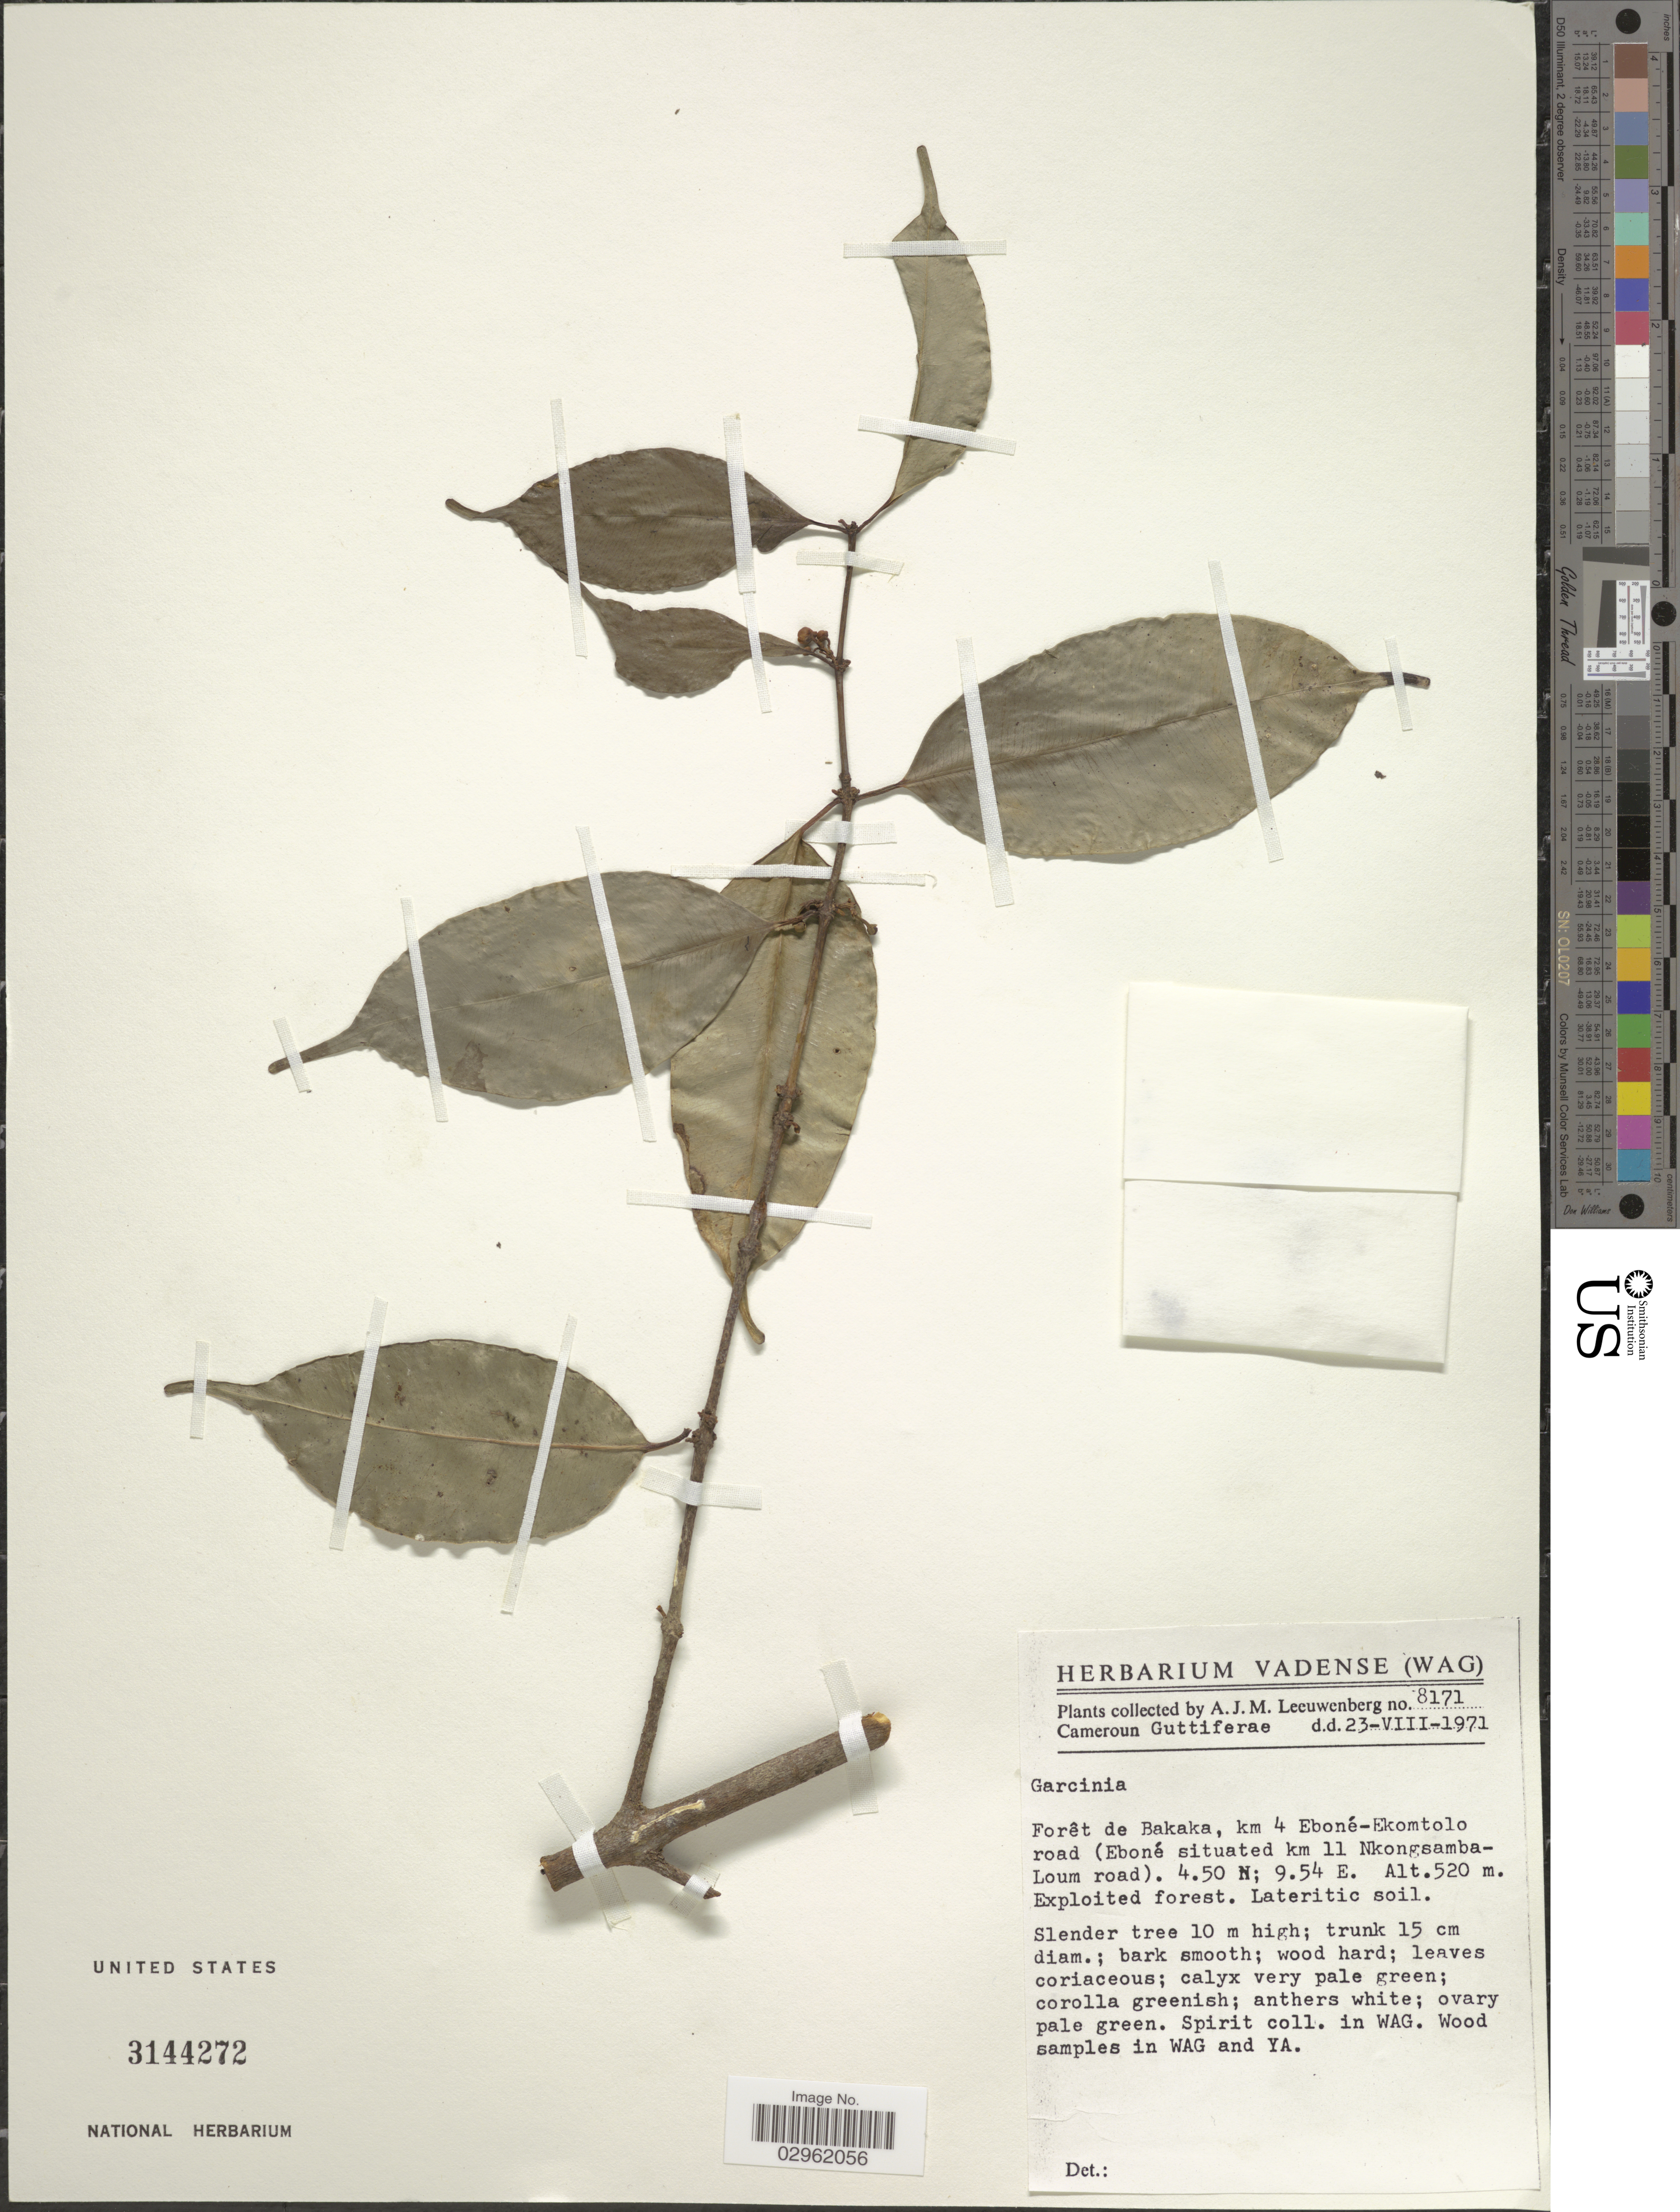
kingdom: Plantae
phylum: Tracheophyta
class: Magnoliopsida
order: Malpighiales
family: Clusiaceae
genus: Garcinia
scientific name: Garcinia sp.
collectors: A. J. M. Leeuwenberg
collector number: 8171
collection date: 1971-08-23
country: Cameroon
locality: Forêt de Bakaka, km 4 Eboné-Ekomtolo road (Eboné situated km 11 Nkongsamba-Loum road).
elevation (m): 520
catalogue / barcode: US 3144272